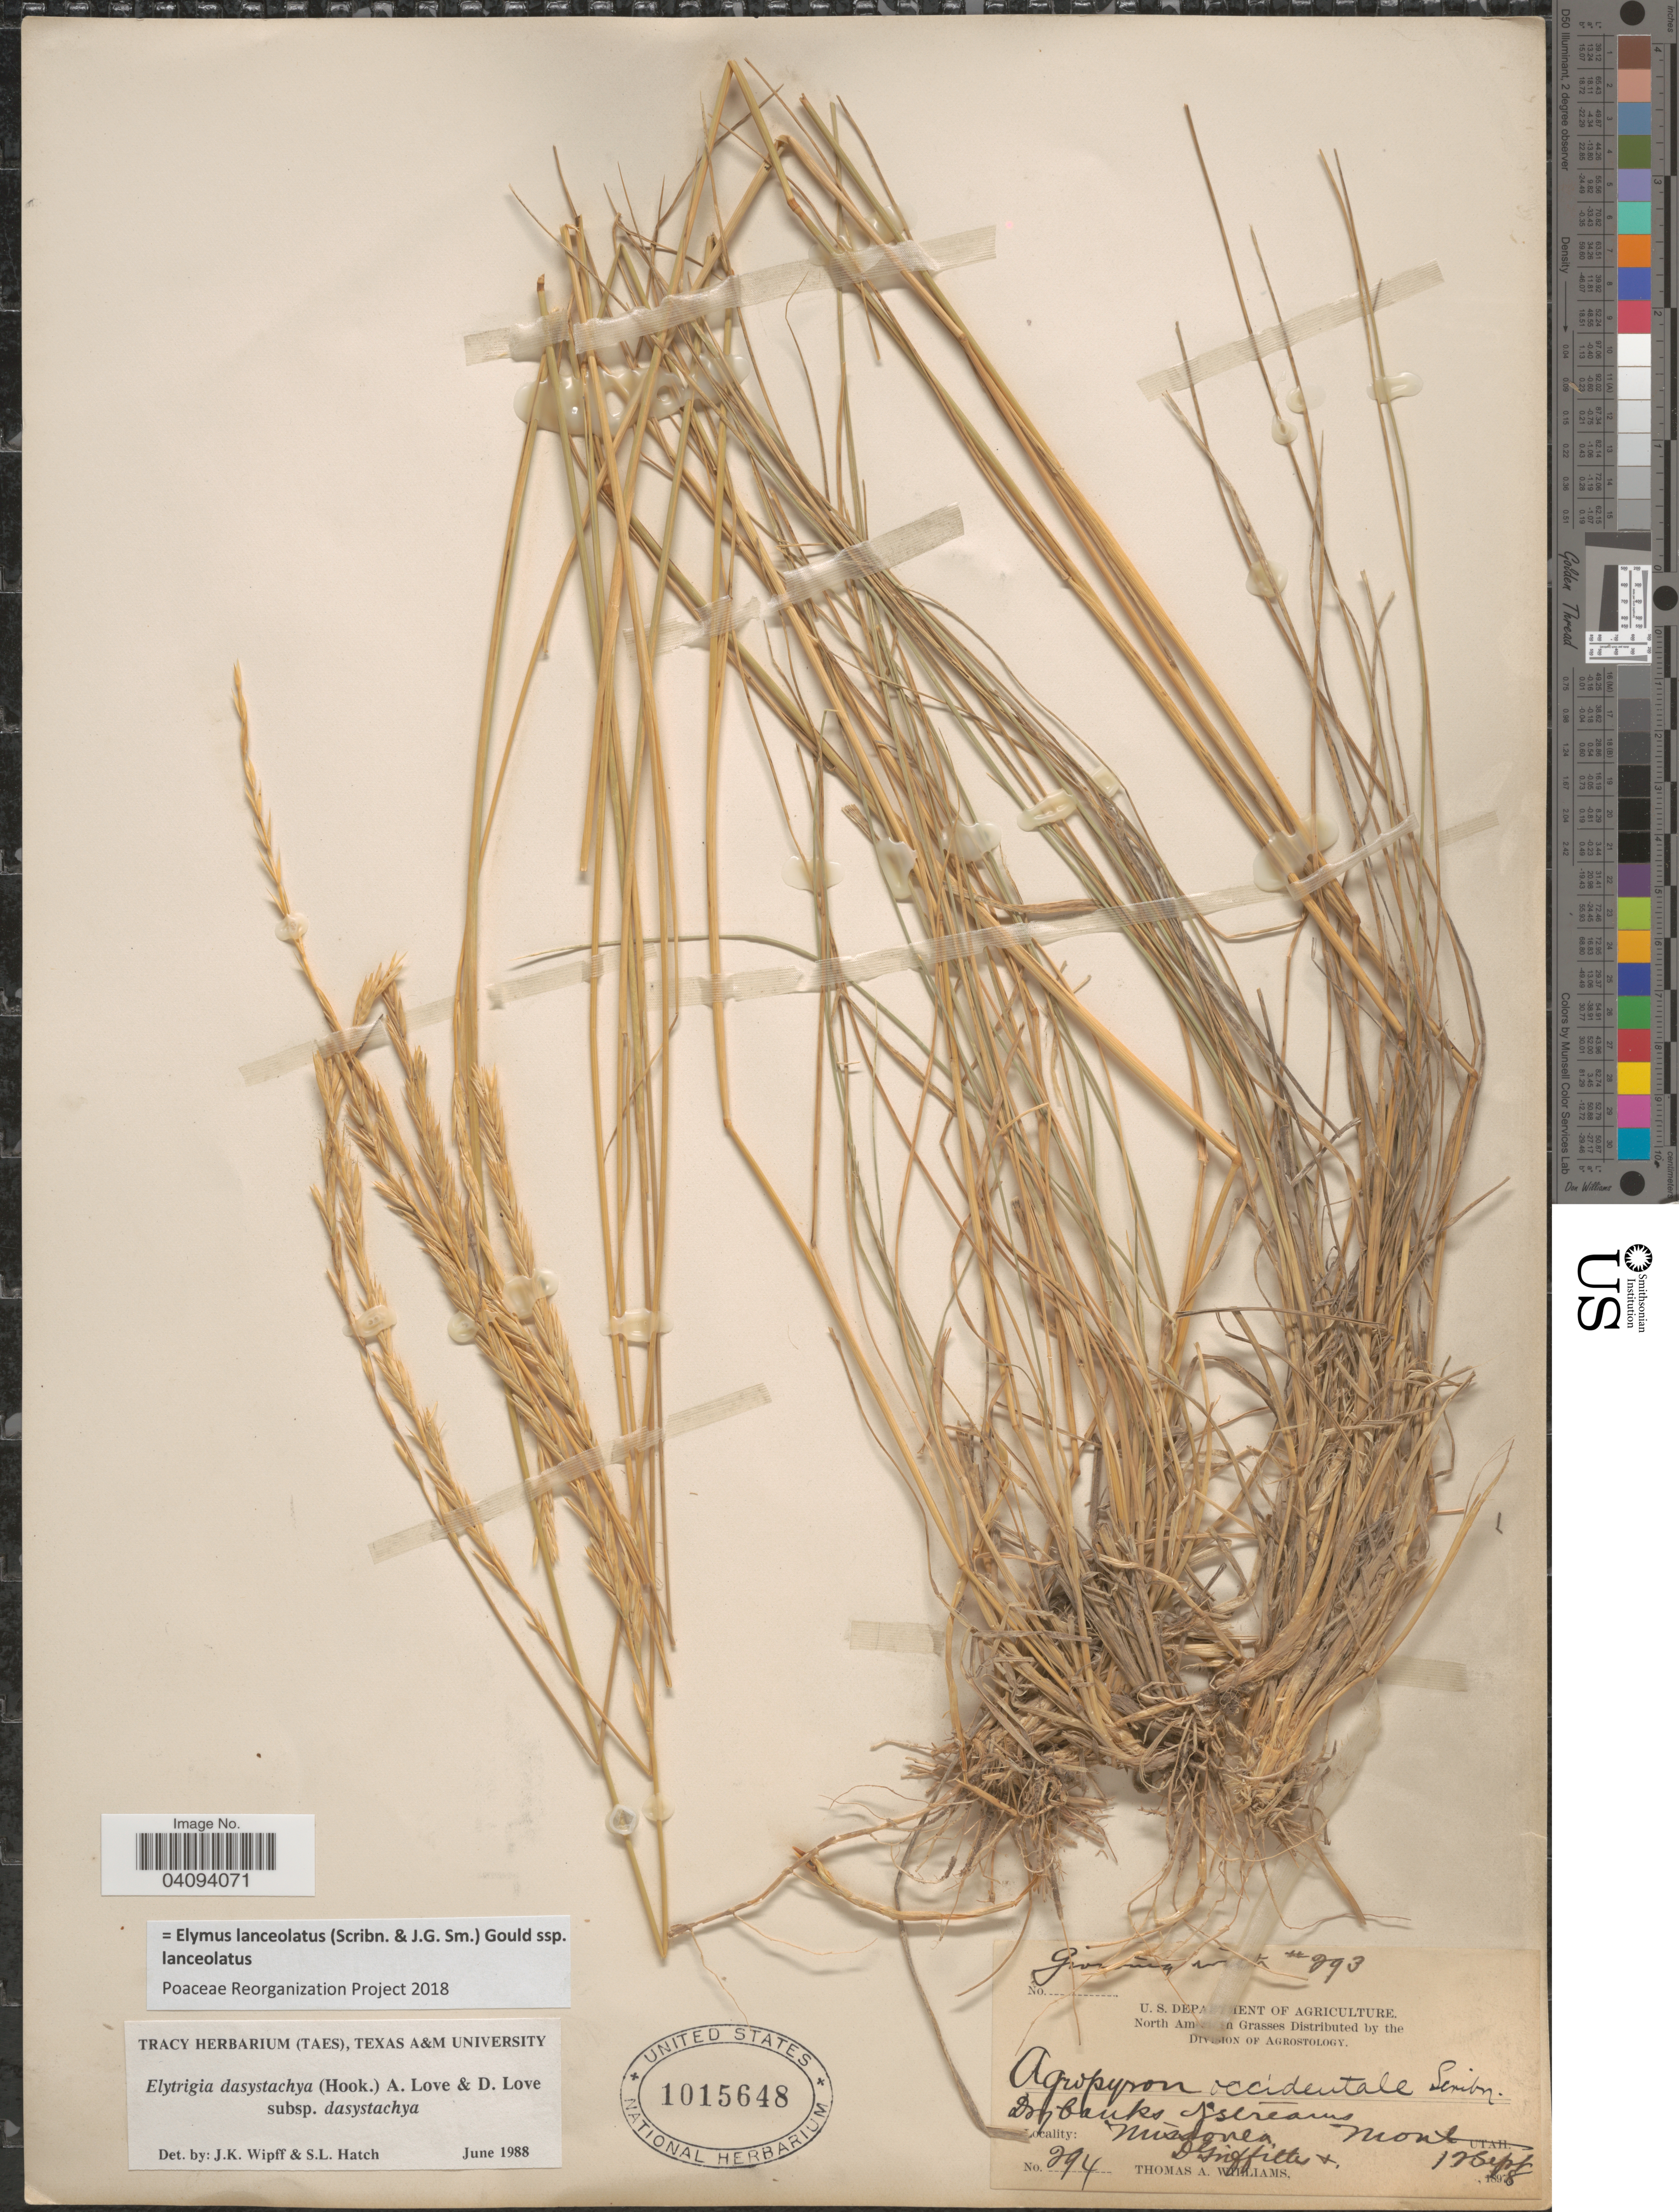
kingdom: Plantae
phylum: Tracheophyta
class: Liliopsida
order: Poales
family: Poaceae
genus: Elymus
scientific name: Elymus lanceolatus subsp. lanceolatus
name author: (Scribn. & J.G. Sm.) Gould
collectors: D. Griffiths & T. A. Williams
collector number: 294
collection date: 1898-09-12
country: United States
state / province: Montana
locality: Missions.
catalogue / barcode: US 1015648